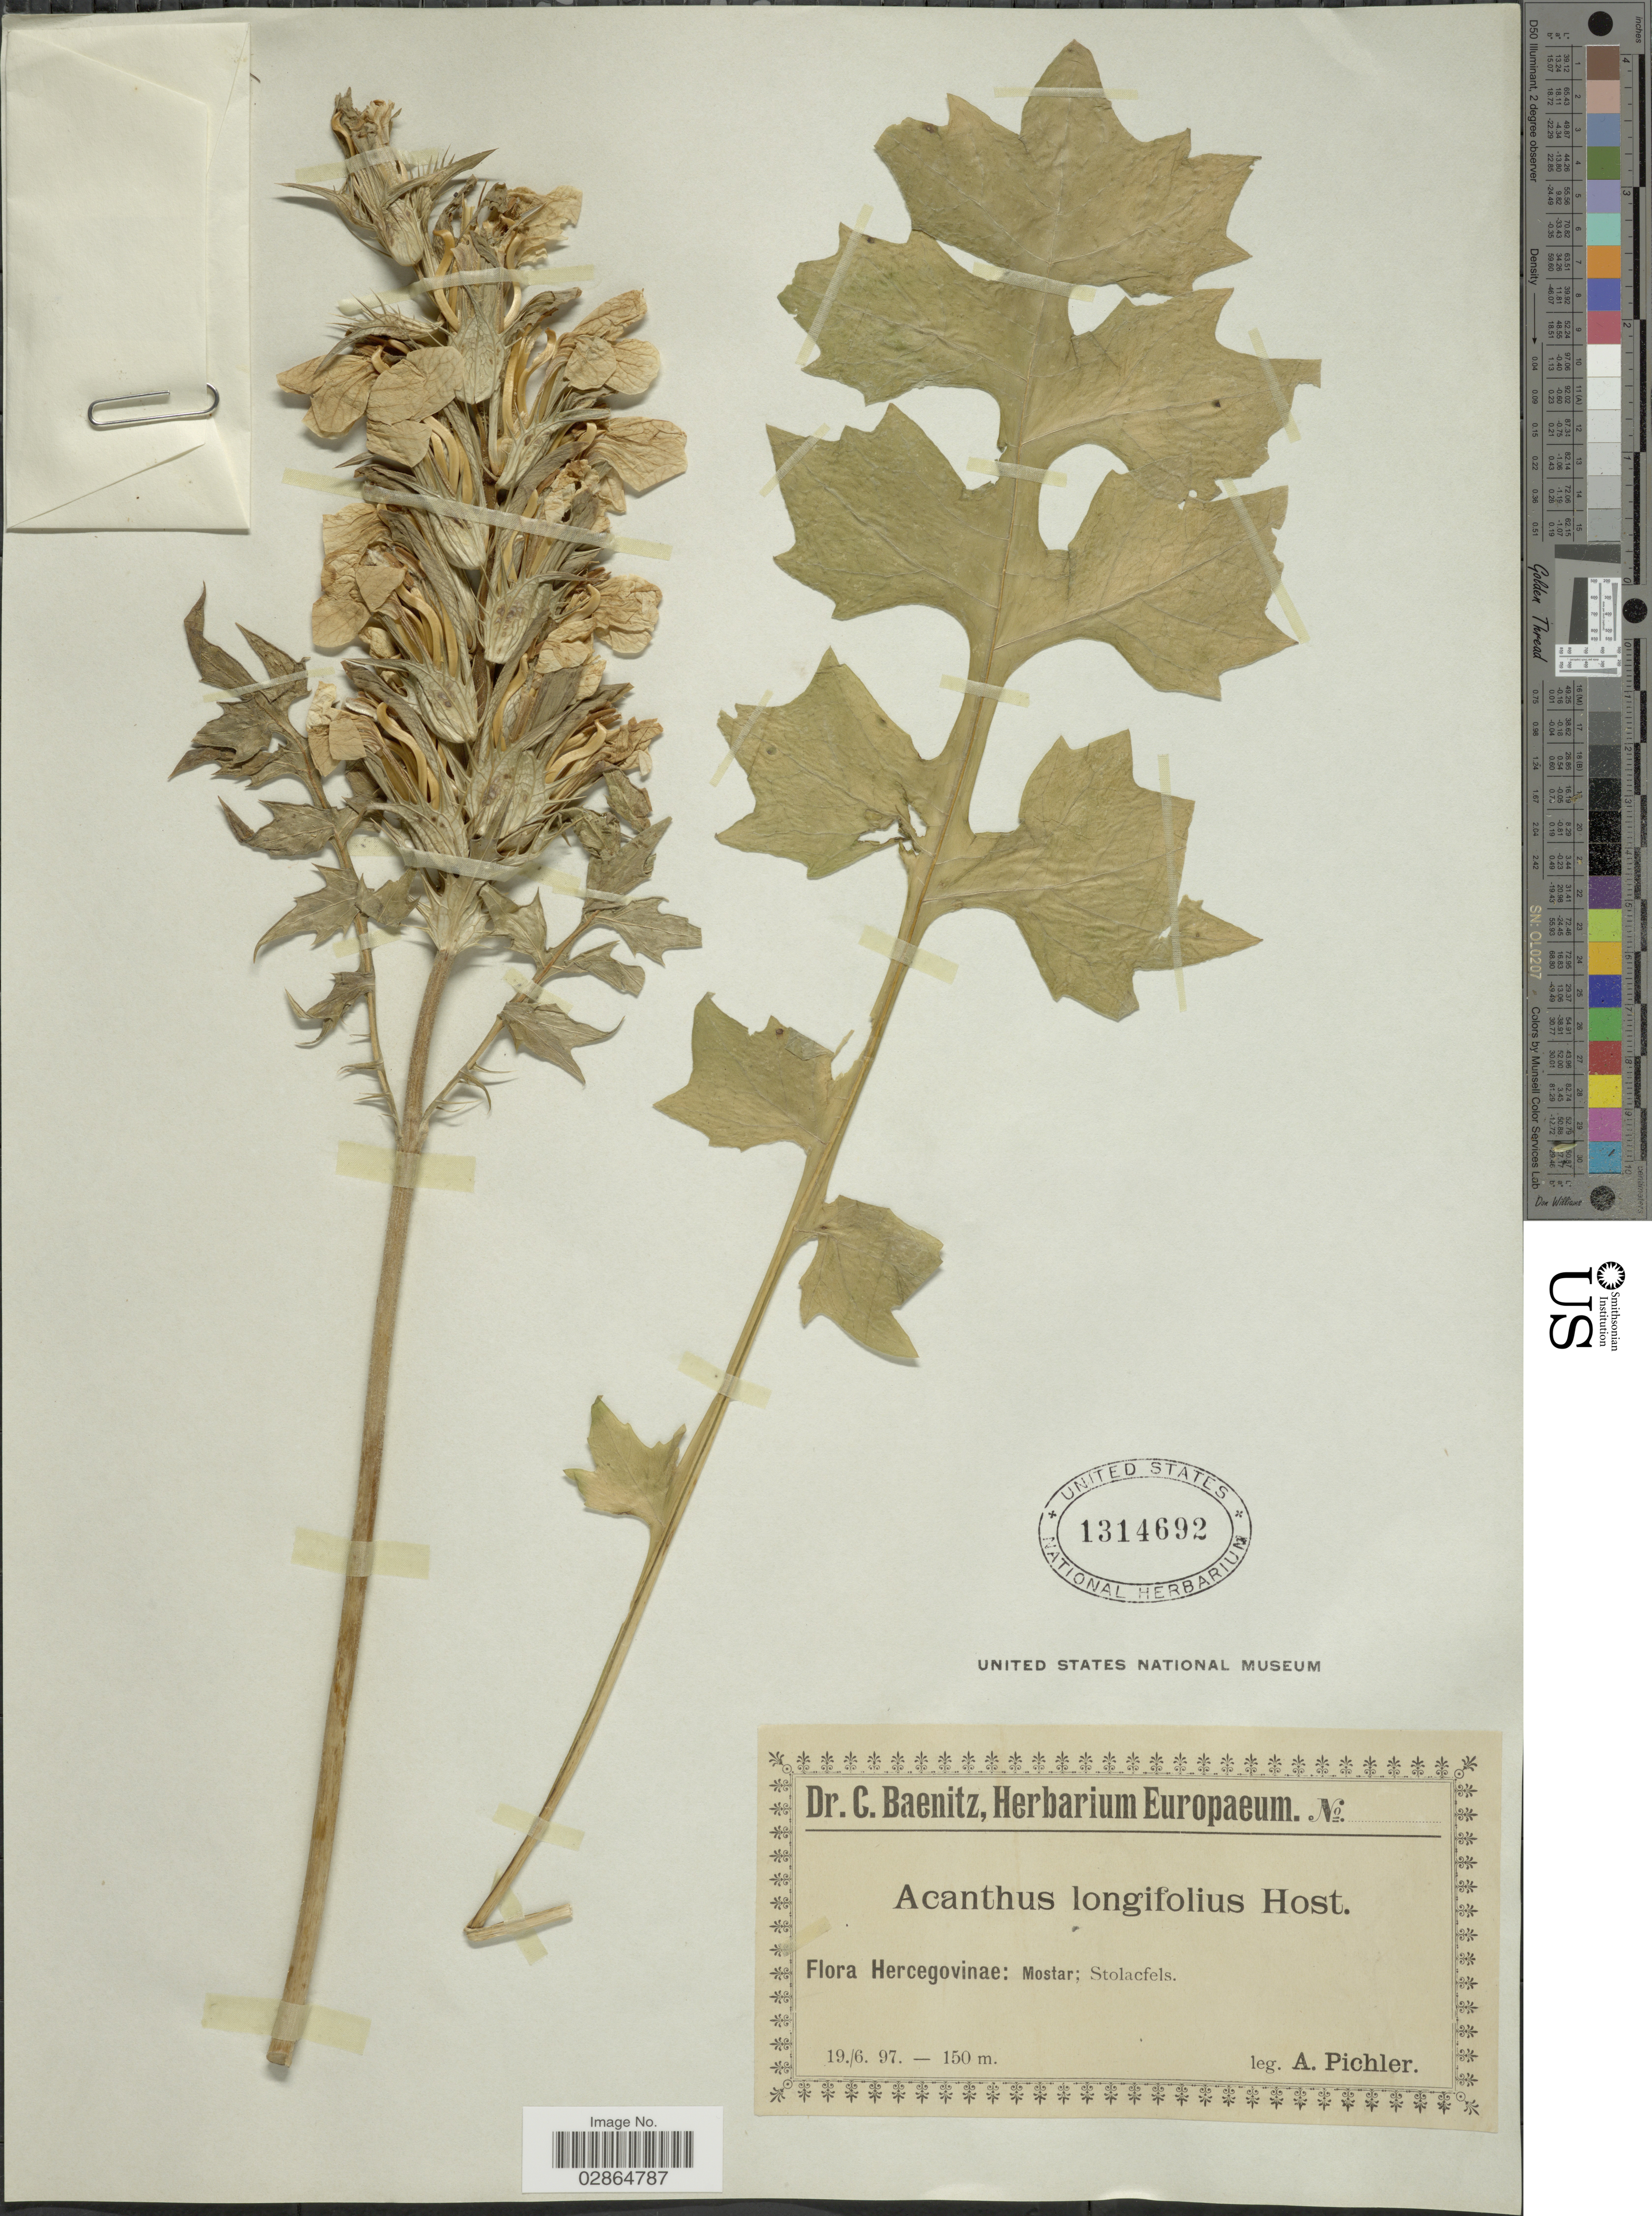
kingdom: Plantae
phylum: Tracheophyta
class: Magnoliopsida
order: Lamiales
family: Acanthaceae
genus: Acanthus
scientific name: Acanthus longifolius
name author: Poir.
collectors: A. Pichler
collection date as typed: Transcribed d/m/y: 19/6/97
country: Bosnia and Herzegovina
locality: Hercegovinae: Mostar; Stolacfels.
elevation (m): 150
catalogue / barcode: US 1314692